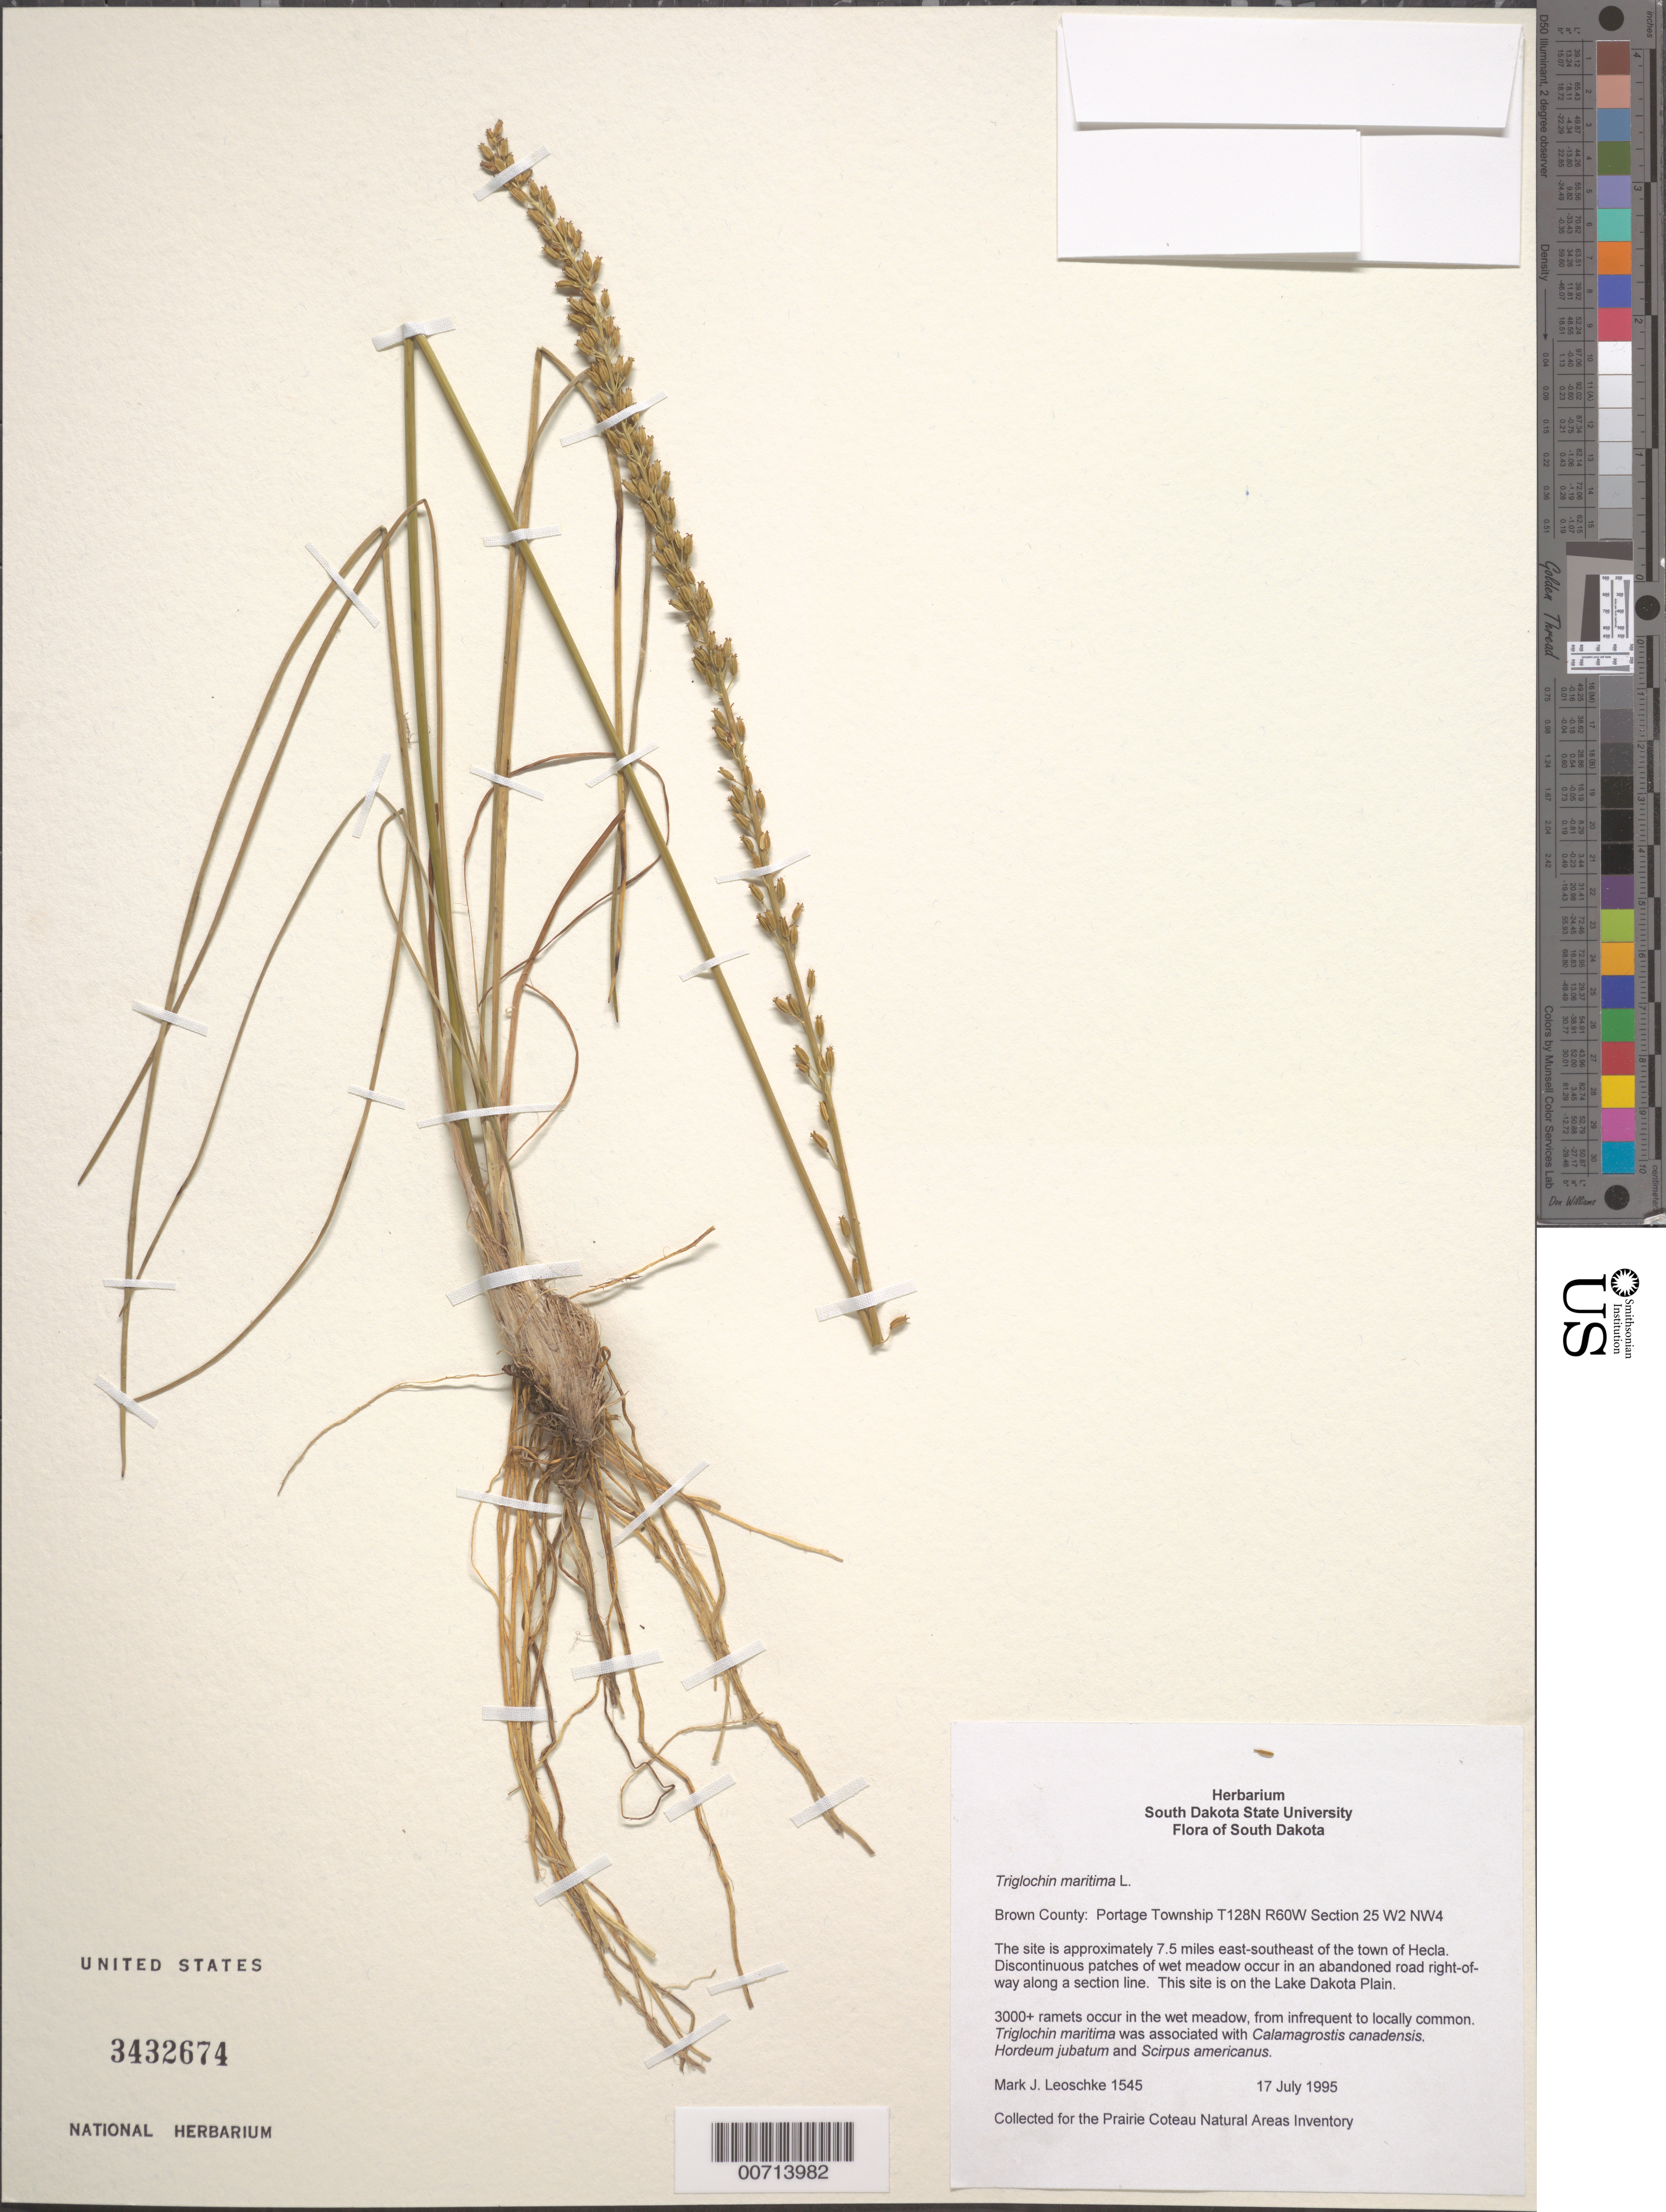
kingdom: Plantae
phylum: Tracheophyta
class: Liliopsida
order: Alismatales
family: Juncaginaceae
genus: Triglochin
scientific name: Triglochin maritima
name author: L.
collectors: M. J. Leoschke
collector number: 1545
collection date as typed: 17 Jul 1995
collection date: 1995-07-17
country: United States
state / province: South Dakota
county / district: Brown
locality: Portage Township T128N R60W Sec 25 W2 NW4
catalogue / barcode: US 3432674